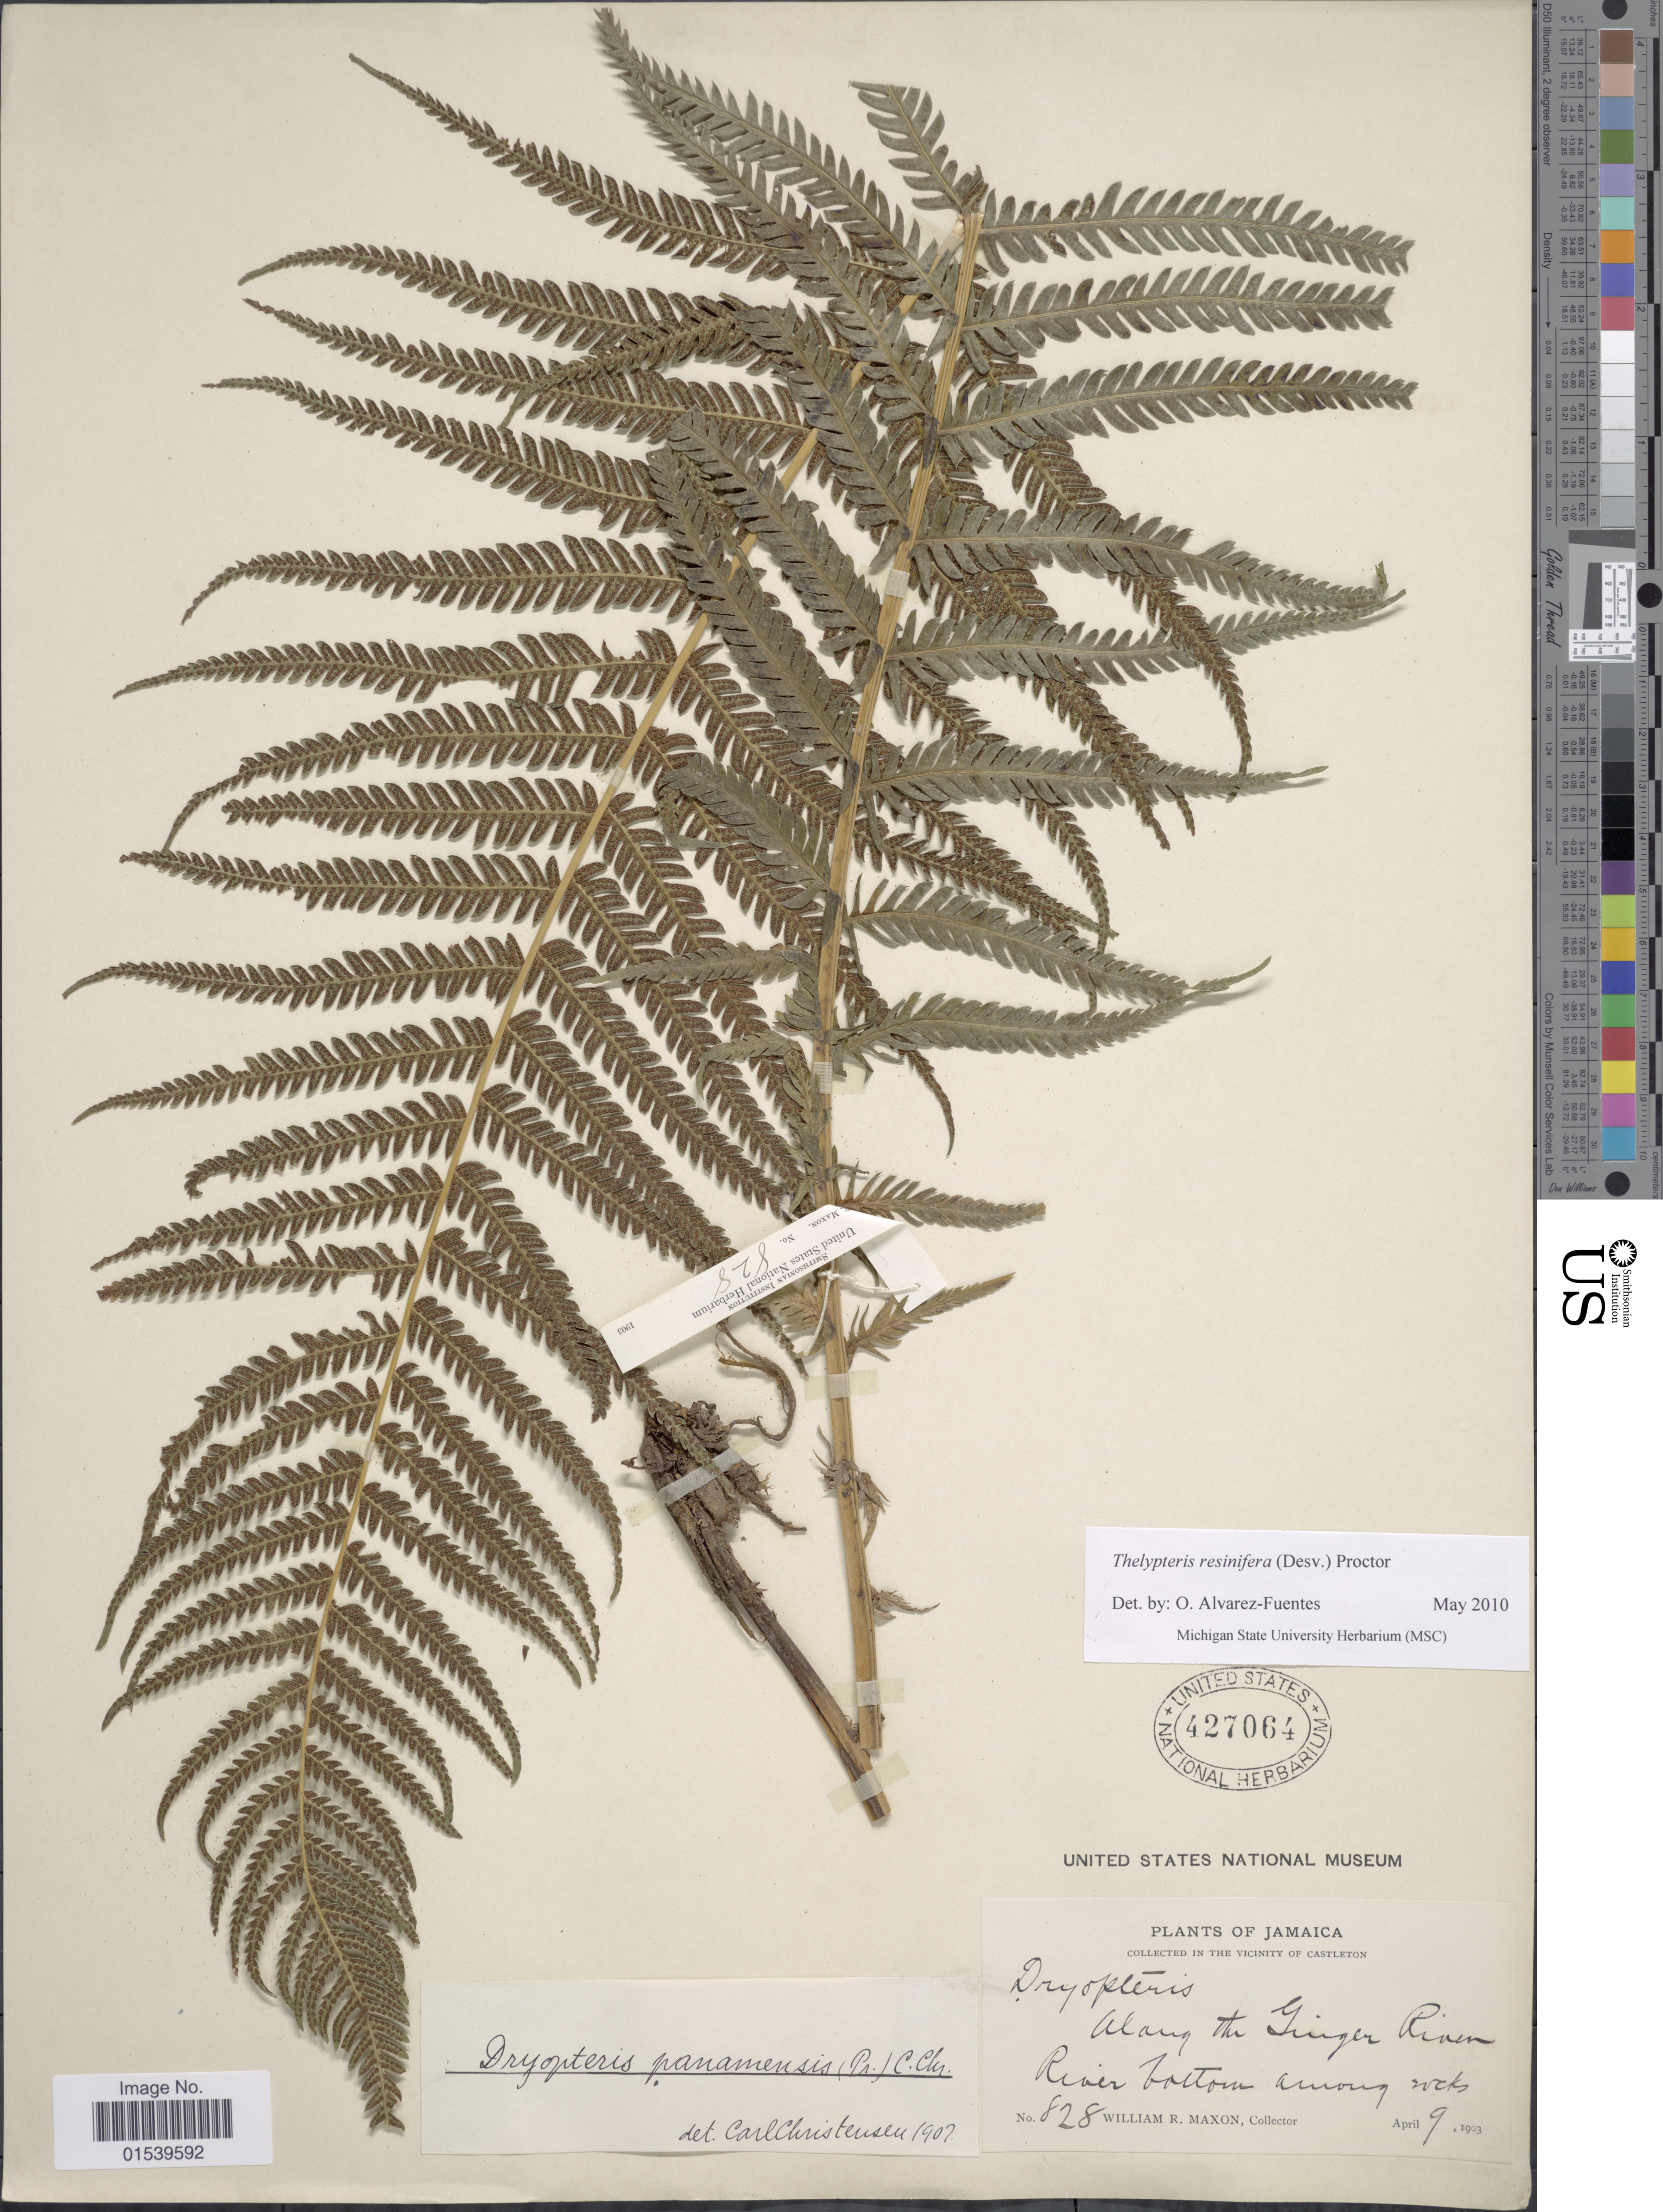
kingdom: Plantae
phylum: Tracheophyta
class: Polypodiopsida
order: Polypodiales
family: Thelypteridaceae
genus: Amauropelta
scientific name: Amauropelta resinifera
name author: (Desv.) Pic. Serm.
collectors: W. R. Maxon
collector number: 828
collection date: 1903-04-09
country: Jamaica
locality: Vicinity of Castleton, Along the Ginger River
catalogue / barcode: US 427064